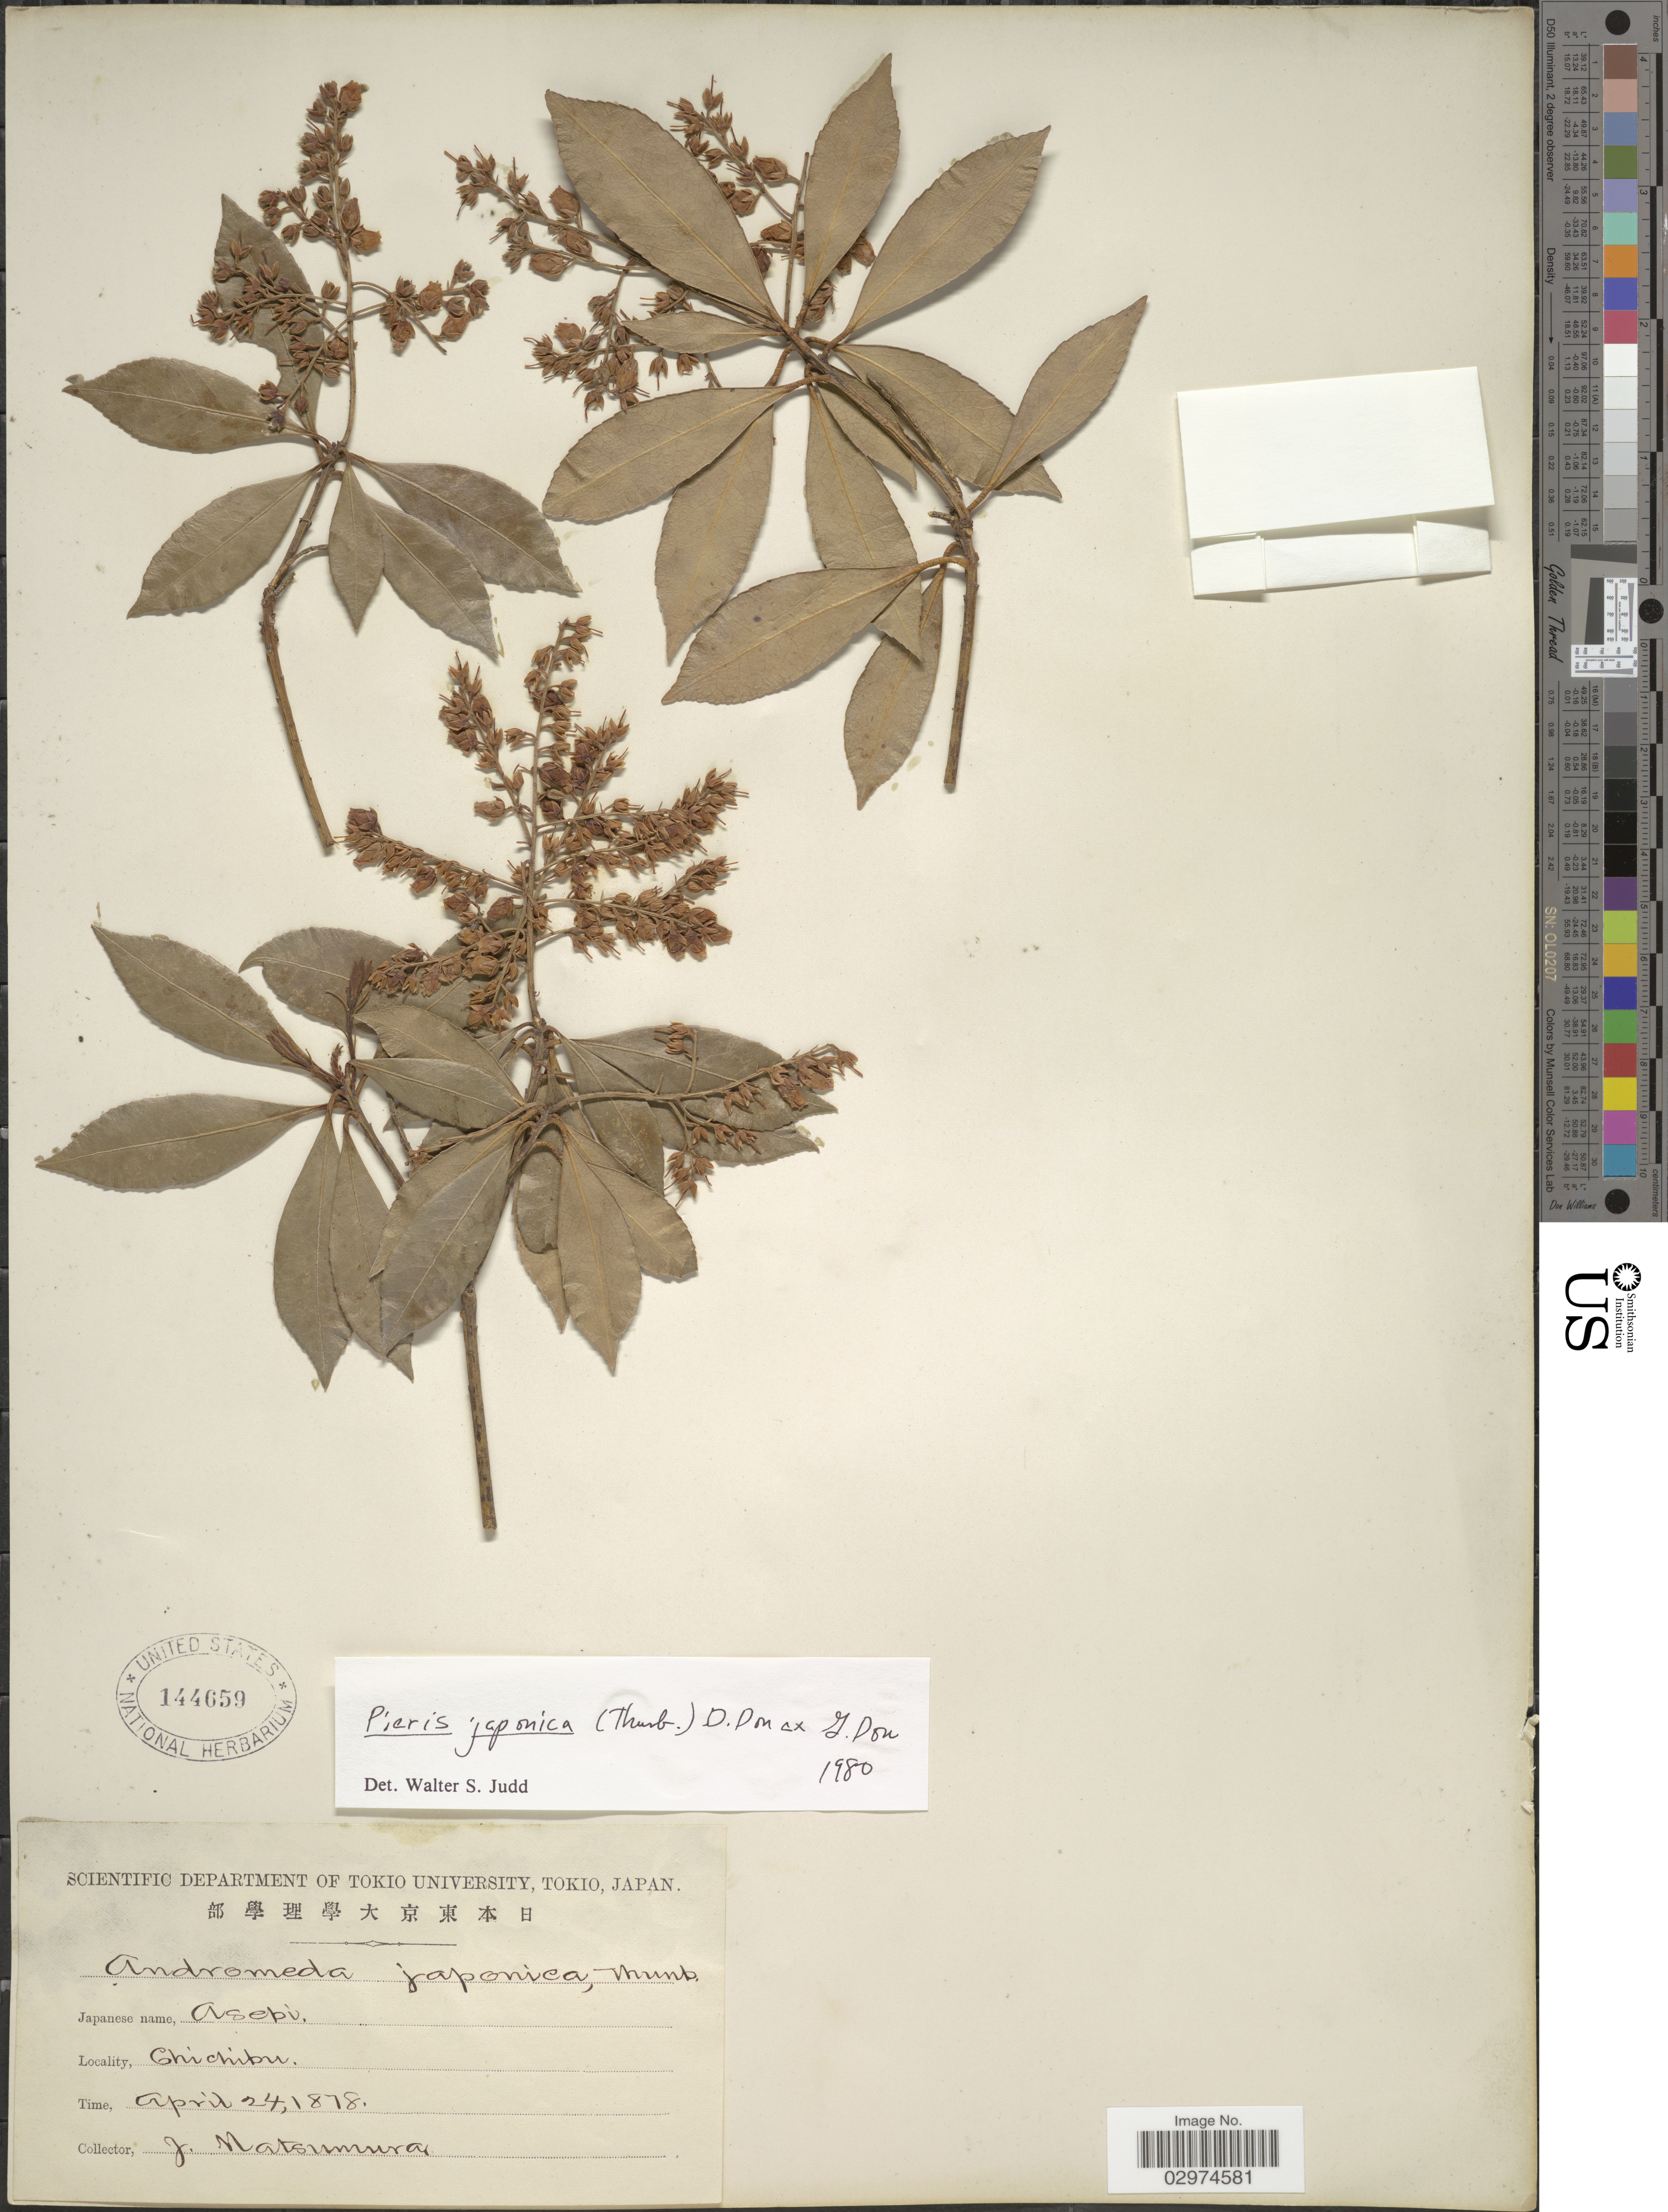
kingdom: Plantae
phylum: Tracheophyta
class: Magnoliopsida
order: Ericales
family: Ericaceae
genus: Pieris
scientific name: Pieris japonica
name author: (Thunb.) D. Don ex G. Don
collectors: J. Matsumura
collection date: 1878-04-24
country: Japan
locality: Chichibu.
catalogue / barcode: US 144659